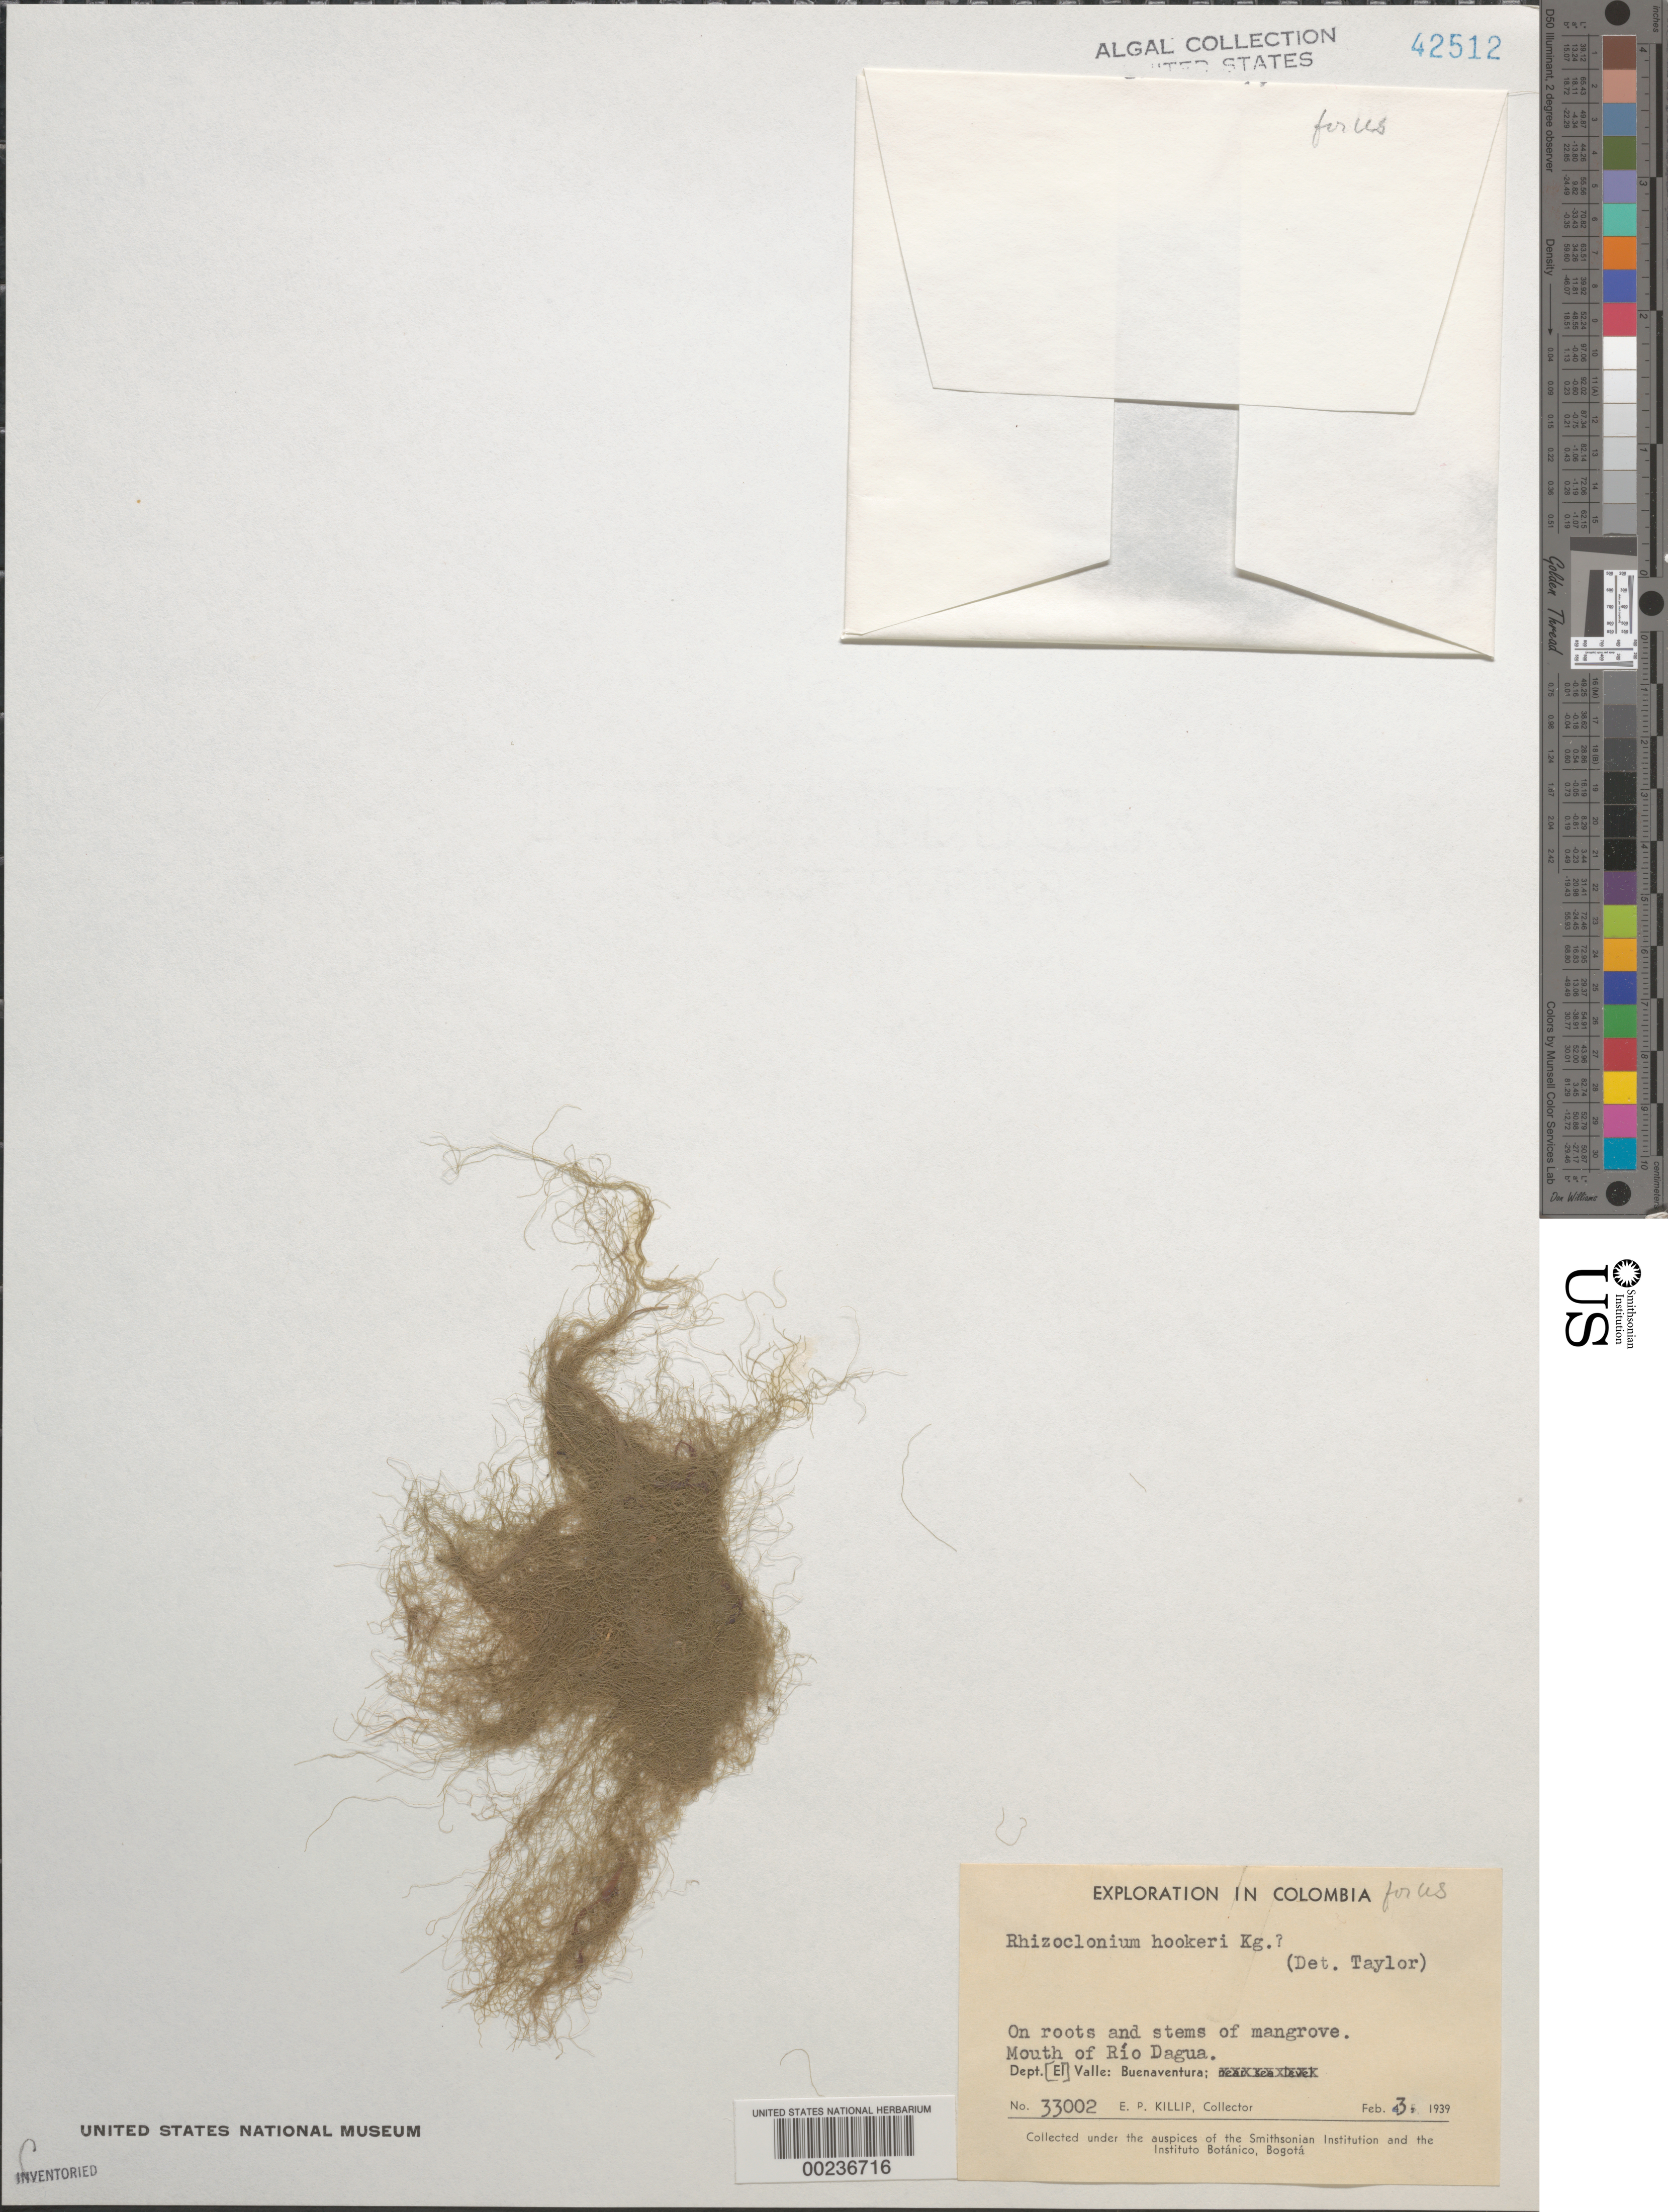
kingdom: Plantae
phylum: Chlorophyta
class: Ulvophyceae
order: Cladophorales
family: Cladophoraceae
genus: Pseudorhizoclonium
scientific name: Pseudorhizoclonium africanum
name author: (Kütz.) C. Boedeker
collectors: E. P. Killip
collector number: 33002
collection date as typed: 03 Feb 1939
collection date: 1939-02-03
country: Colombia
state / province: Valle del Cauca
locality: Buena Ventura, Rio Dagua mouth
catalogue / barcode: US 42512